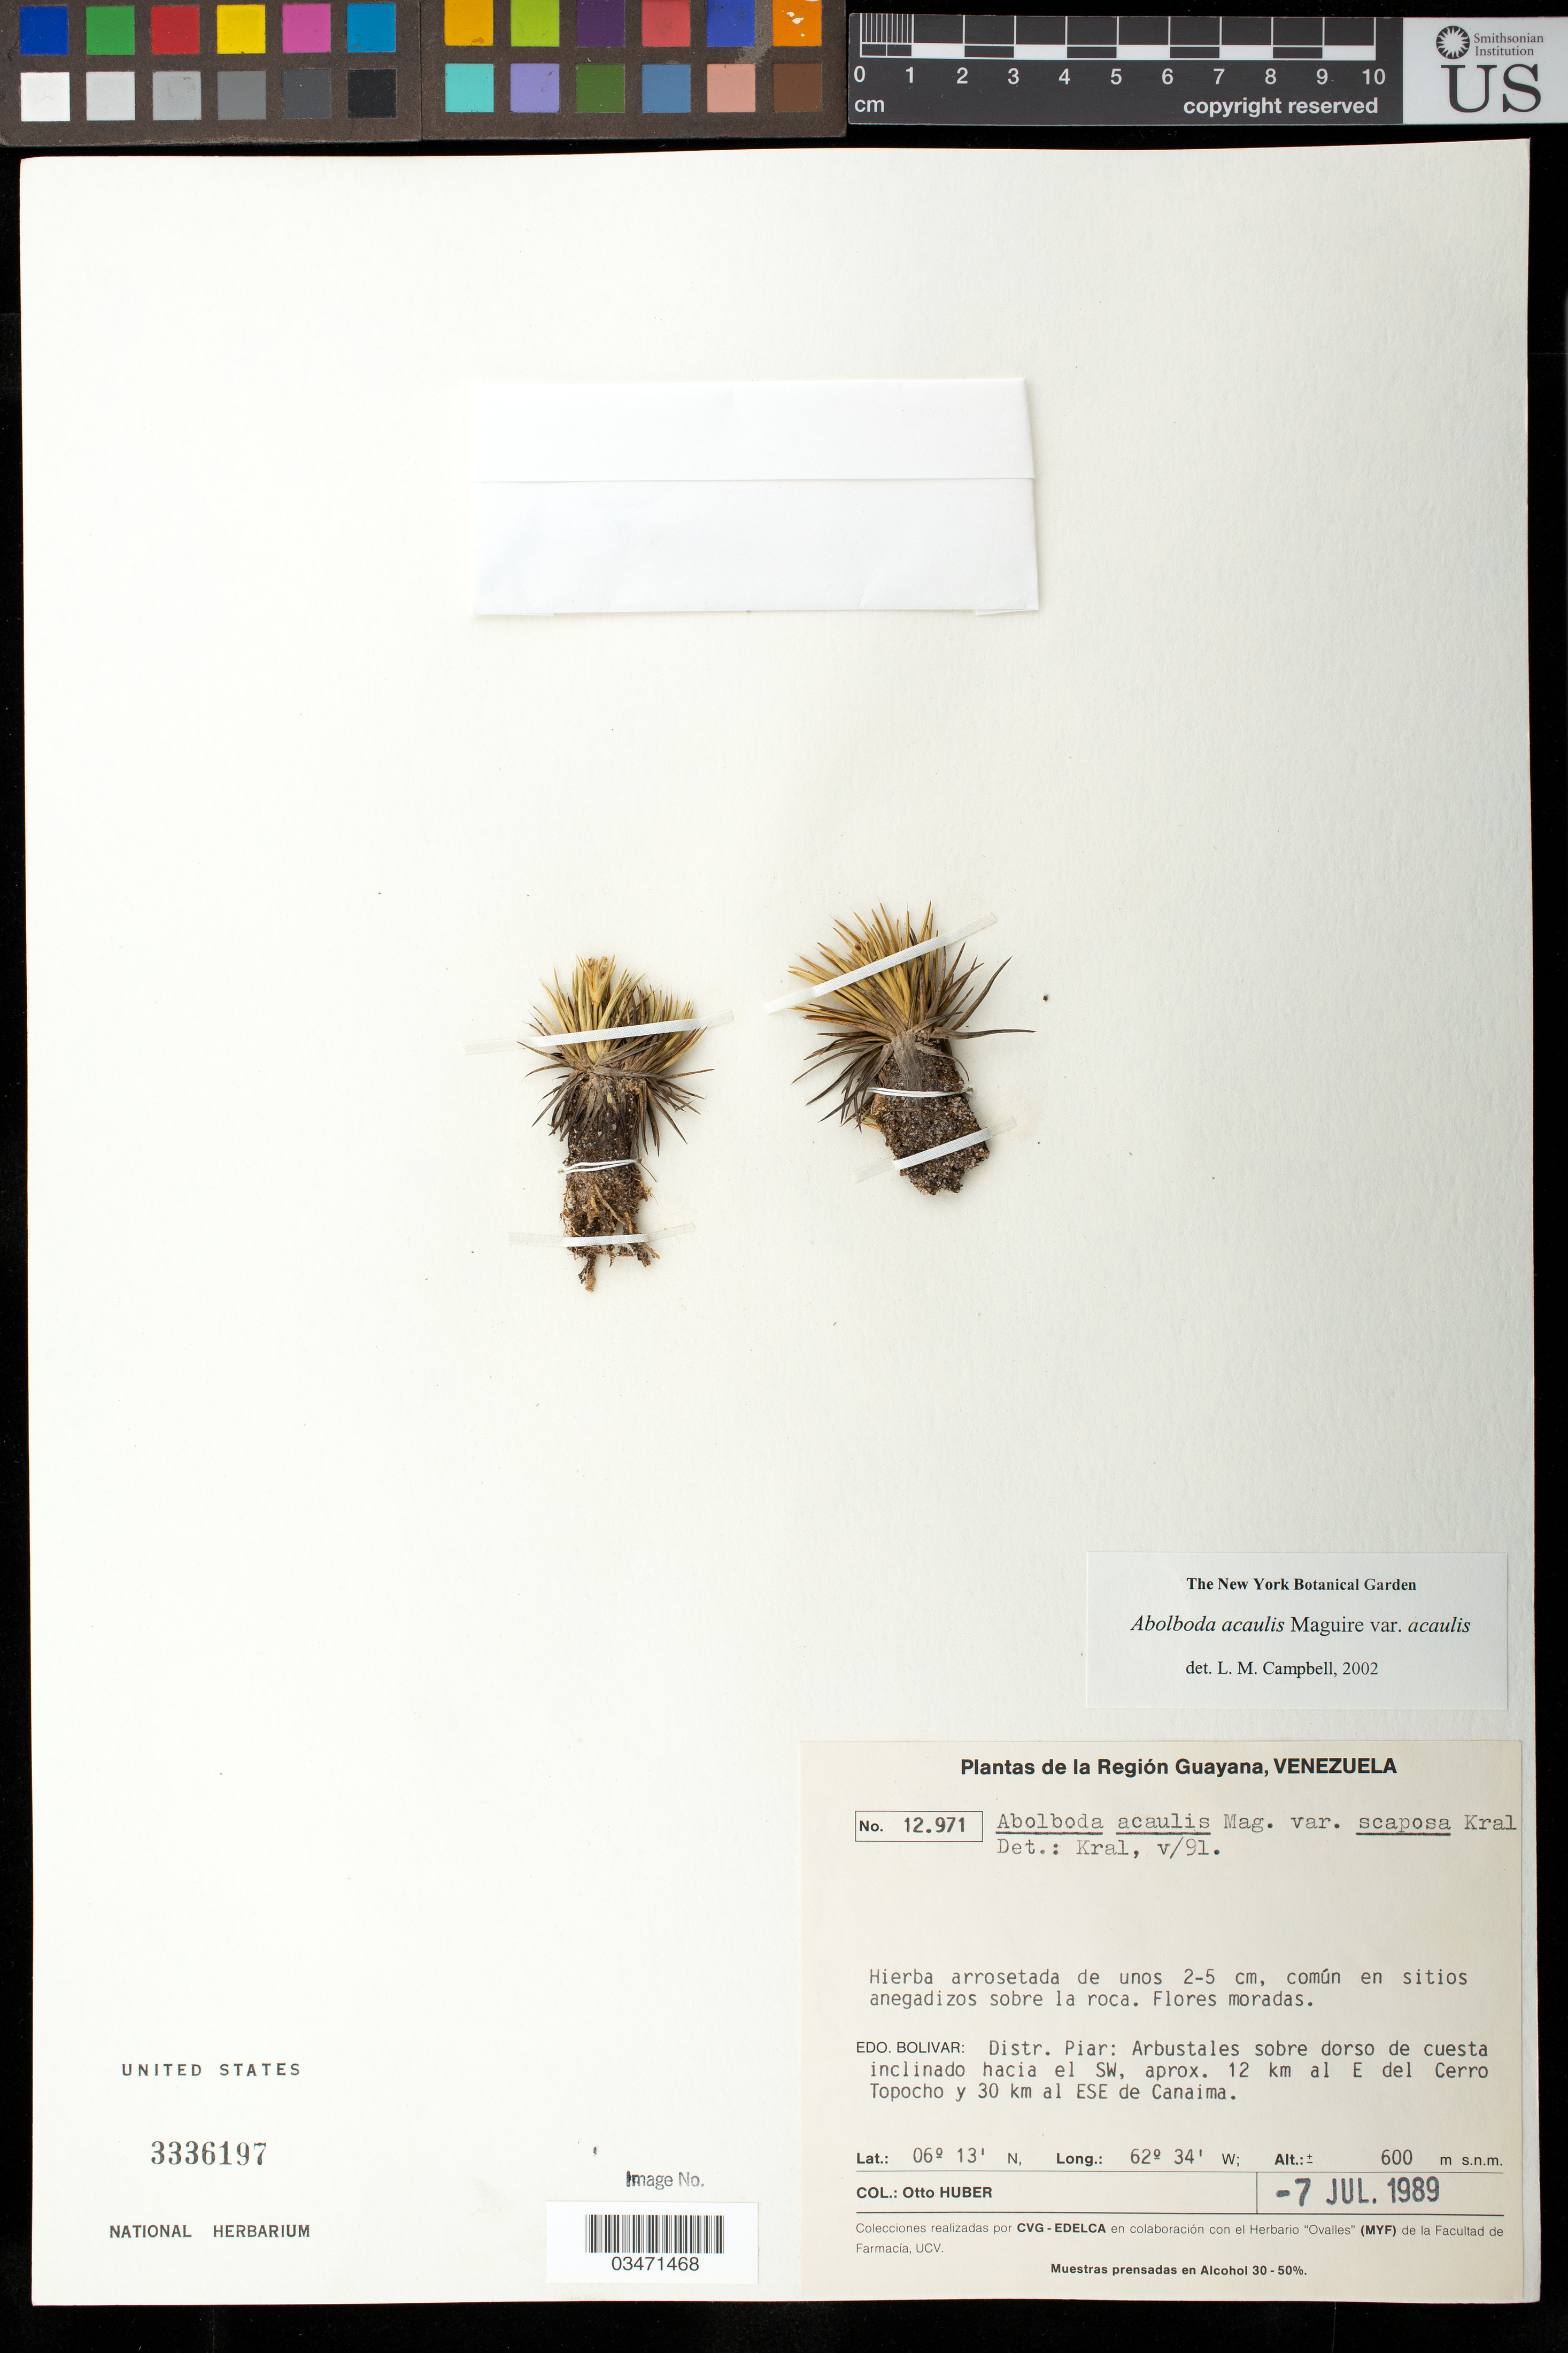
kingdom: Plantae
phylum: Tracheophyta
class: Liliopsida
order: Poales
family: Xyridaceae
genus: Abolboda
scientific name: Abolboda acaulis var. acaulis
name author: Maguire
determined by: Campbell, L. M.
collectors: O. Huber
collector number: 12971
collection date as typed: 7-Jul-89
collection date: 1989-07-07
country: Venezuela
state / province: Bolívar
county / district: Piar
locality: Cerro Topocho, 12 km E; 30 km ESE de Camaima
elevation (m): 600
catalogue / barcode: US 3336197